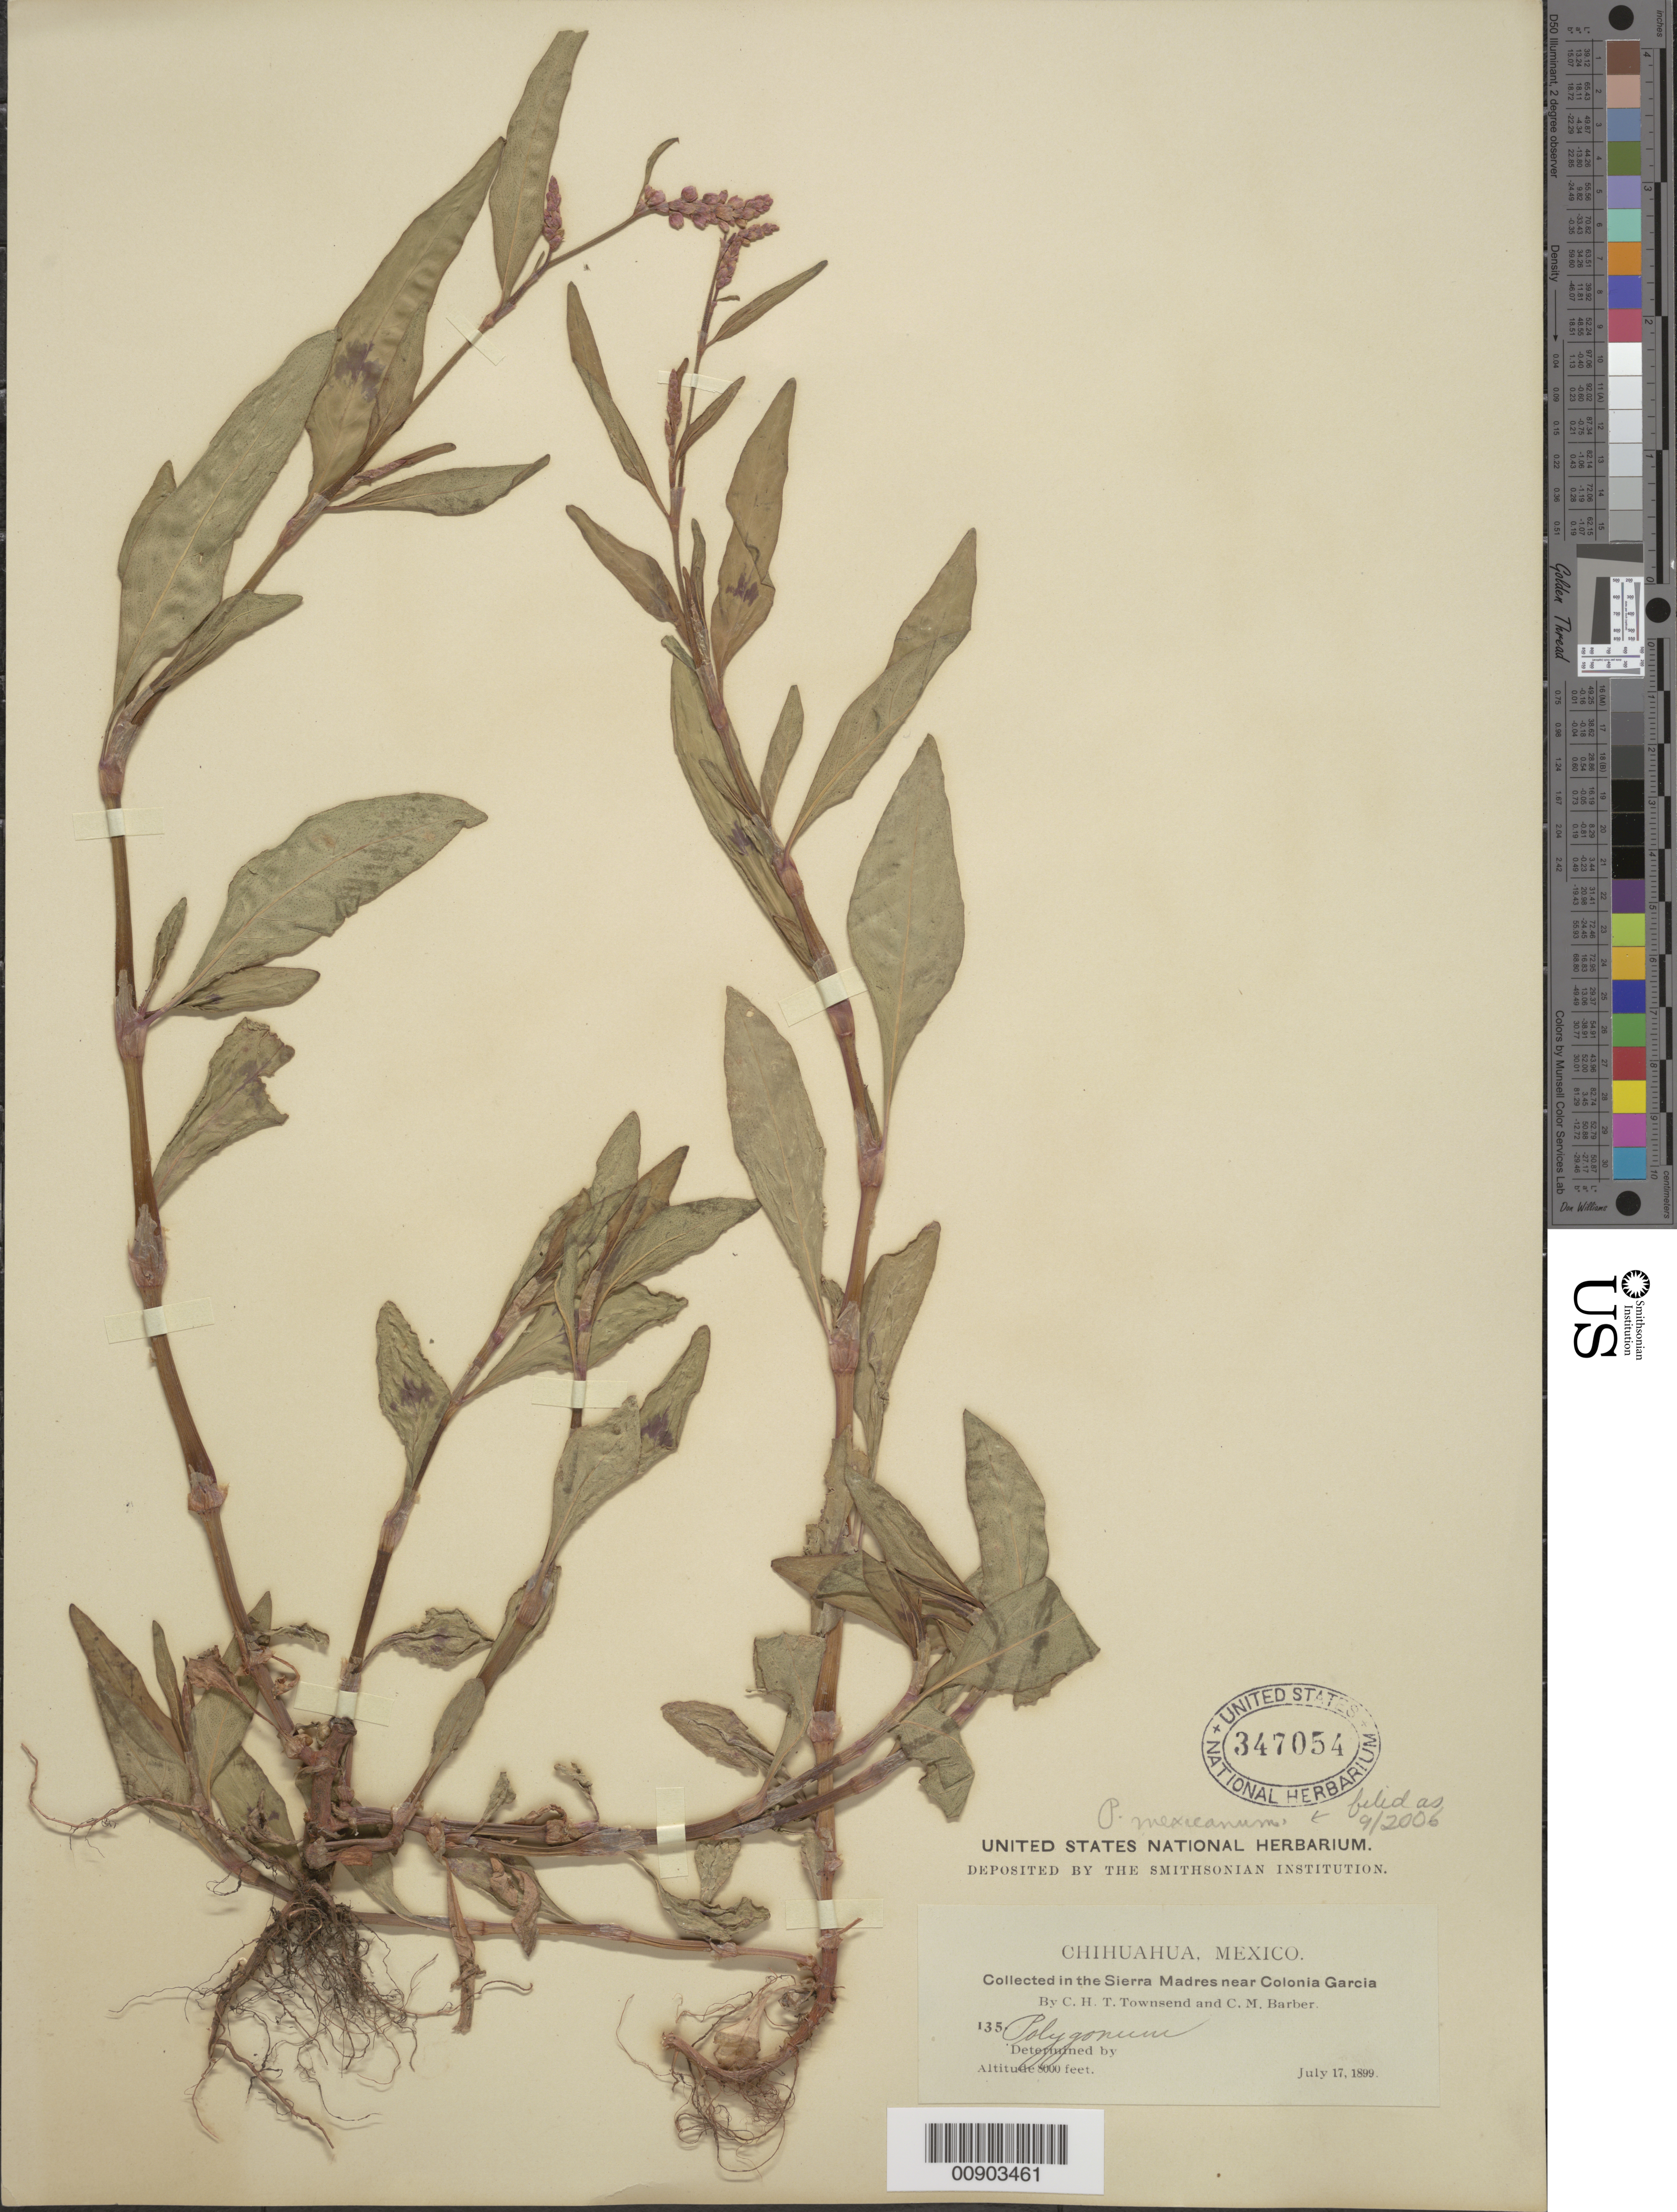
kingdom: Plantae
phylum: Tracheophyta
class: Magnoliopsida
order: Caryophyllales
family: Polygonaceae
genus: Polygonum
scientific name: Polygonum mexicanum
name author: Small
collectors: C. H. T. Townsend & C. Barber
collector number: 135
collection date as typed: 17 Jul 1899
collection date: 1899-07-17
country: Mexico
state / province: Chihuahua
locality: Sierra Madre near Colonia García, Chihuahua.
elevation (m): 2438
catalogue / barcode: US 347054